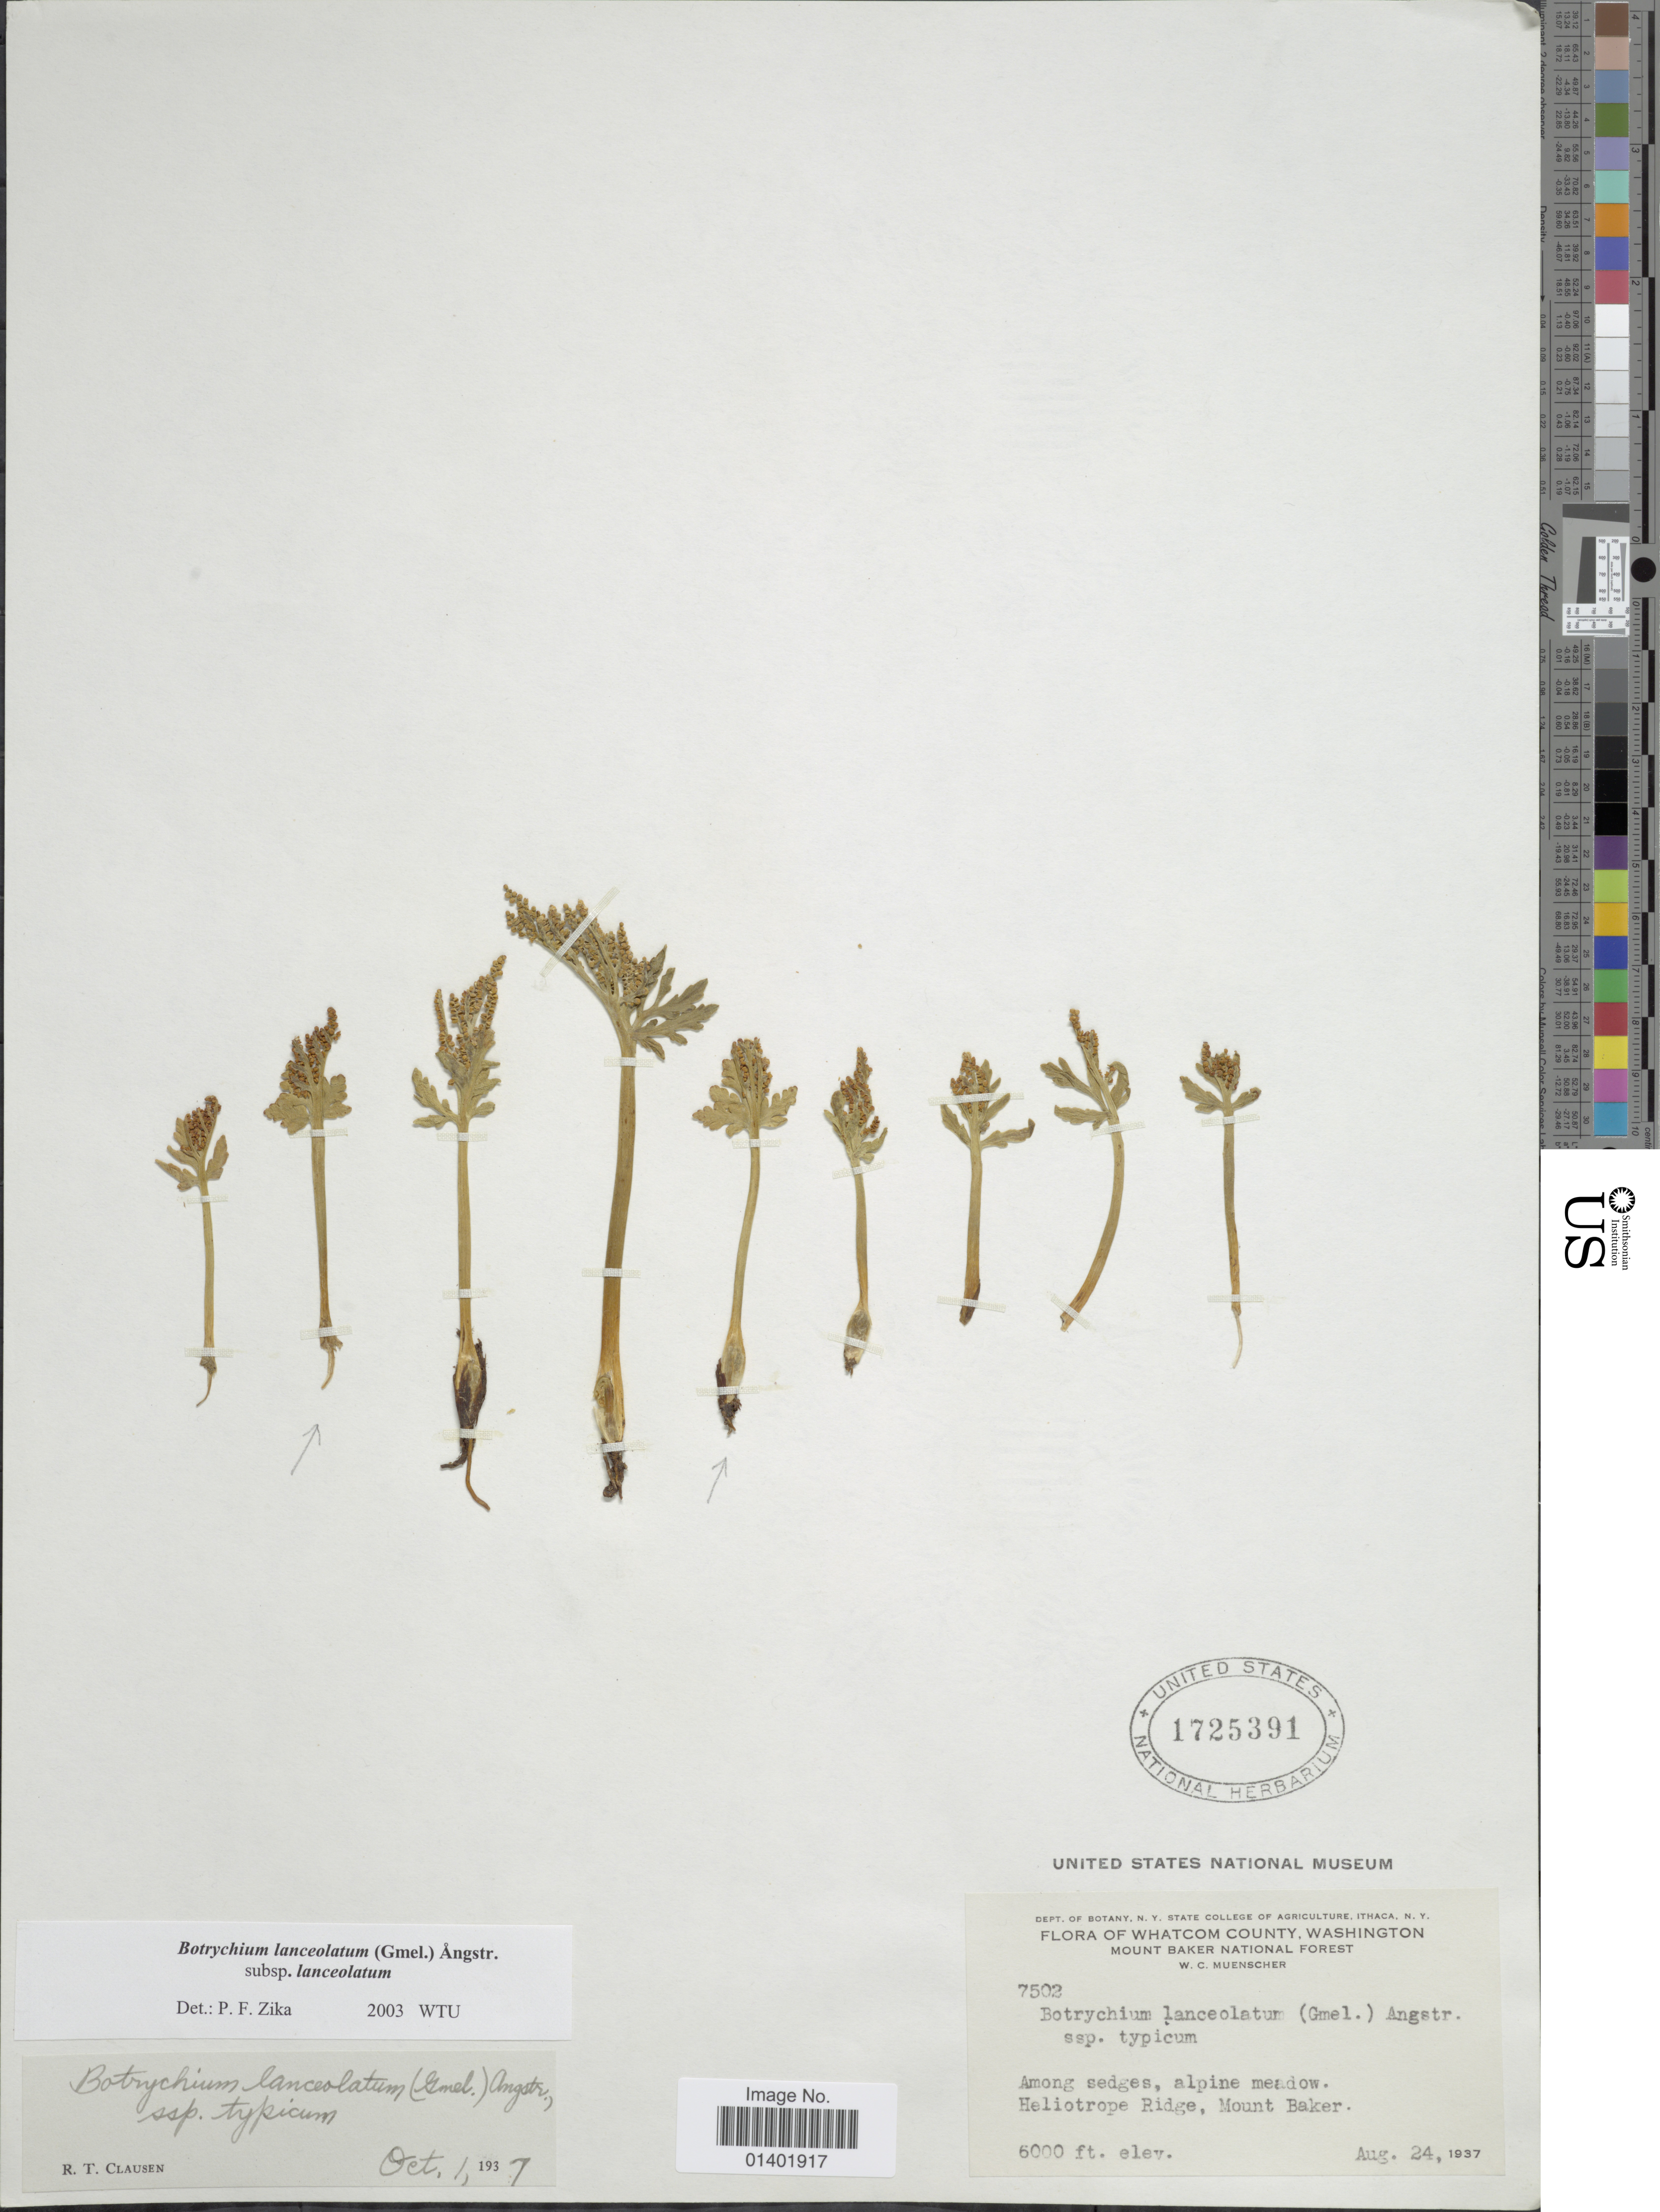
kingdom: Plantae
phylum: Tracheophyta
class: Polypodiopsida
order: Ophioglossales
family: Ophioglossaceae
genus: Botrychium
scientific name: Botrychium lanceolatum subsp. lanceolatum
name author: (S.G. Gmel.) Ångstr.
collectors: W. Muenscher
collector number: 7502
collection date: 1937-08-24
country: United States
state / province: Washington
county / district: Whatcom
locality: Whatcom County, mong sedges, alpine meadow, Heliotrope Ridge, Mount Baker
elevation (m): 1829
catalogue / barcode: US 1725391